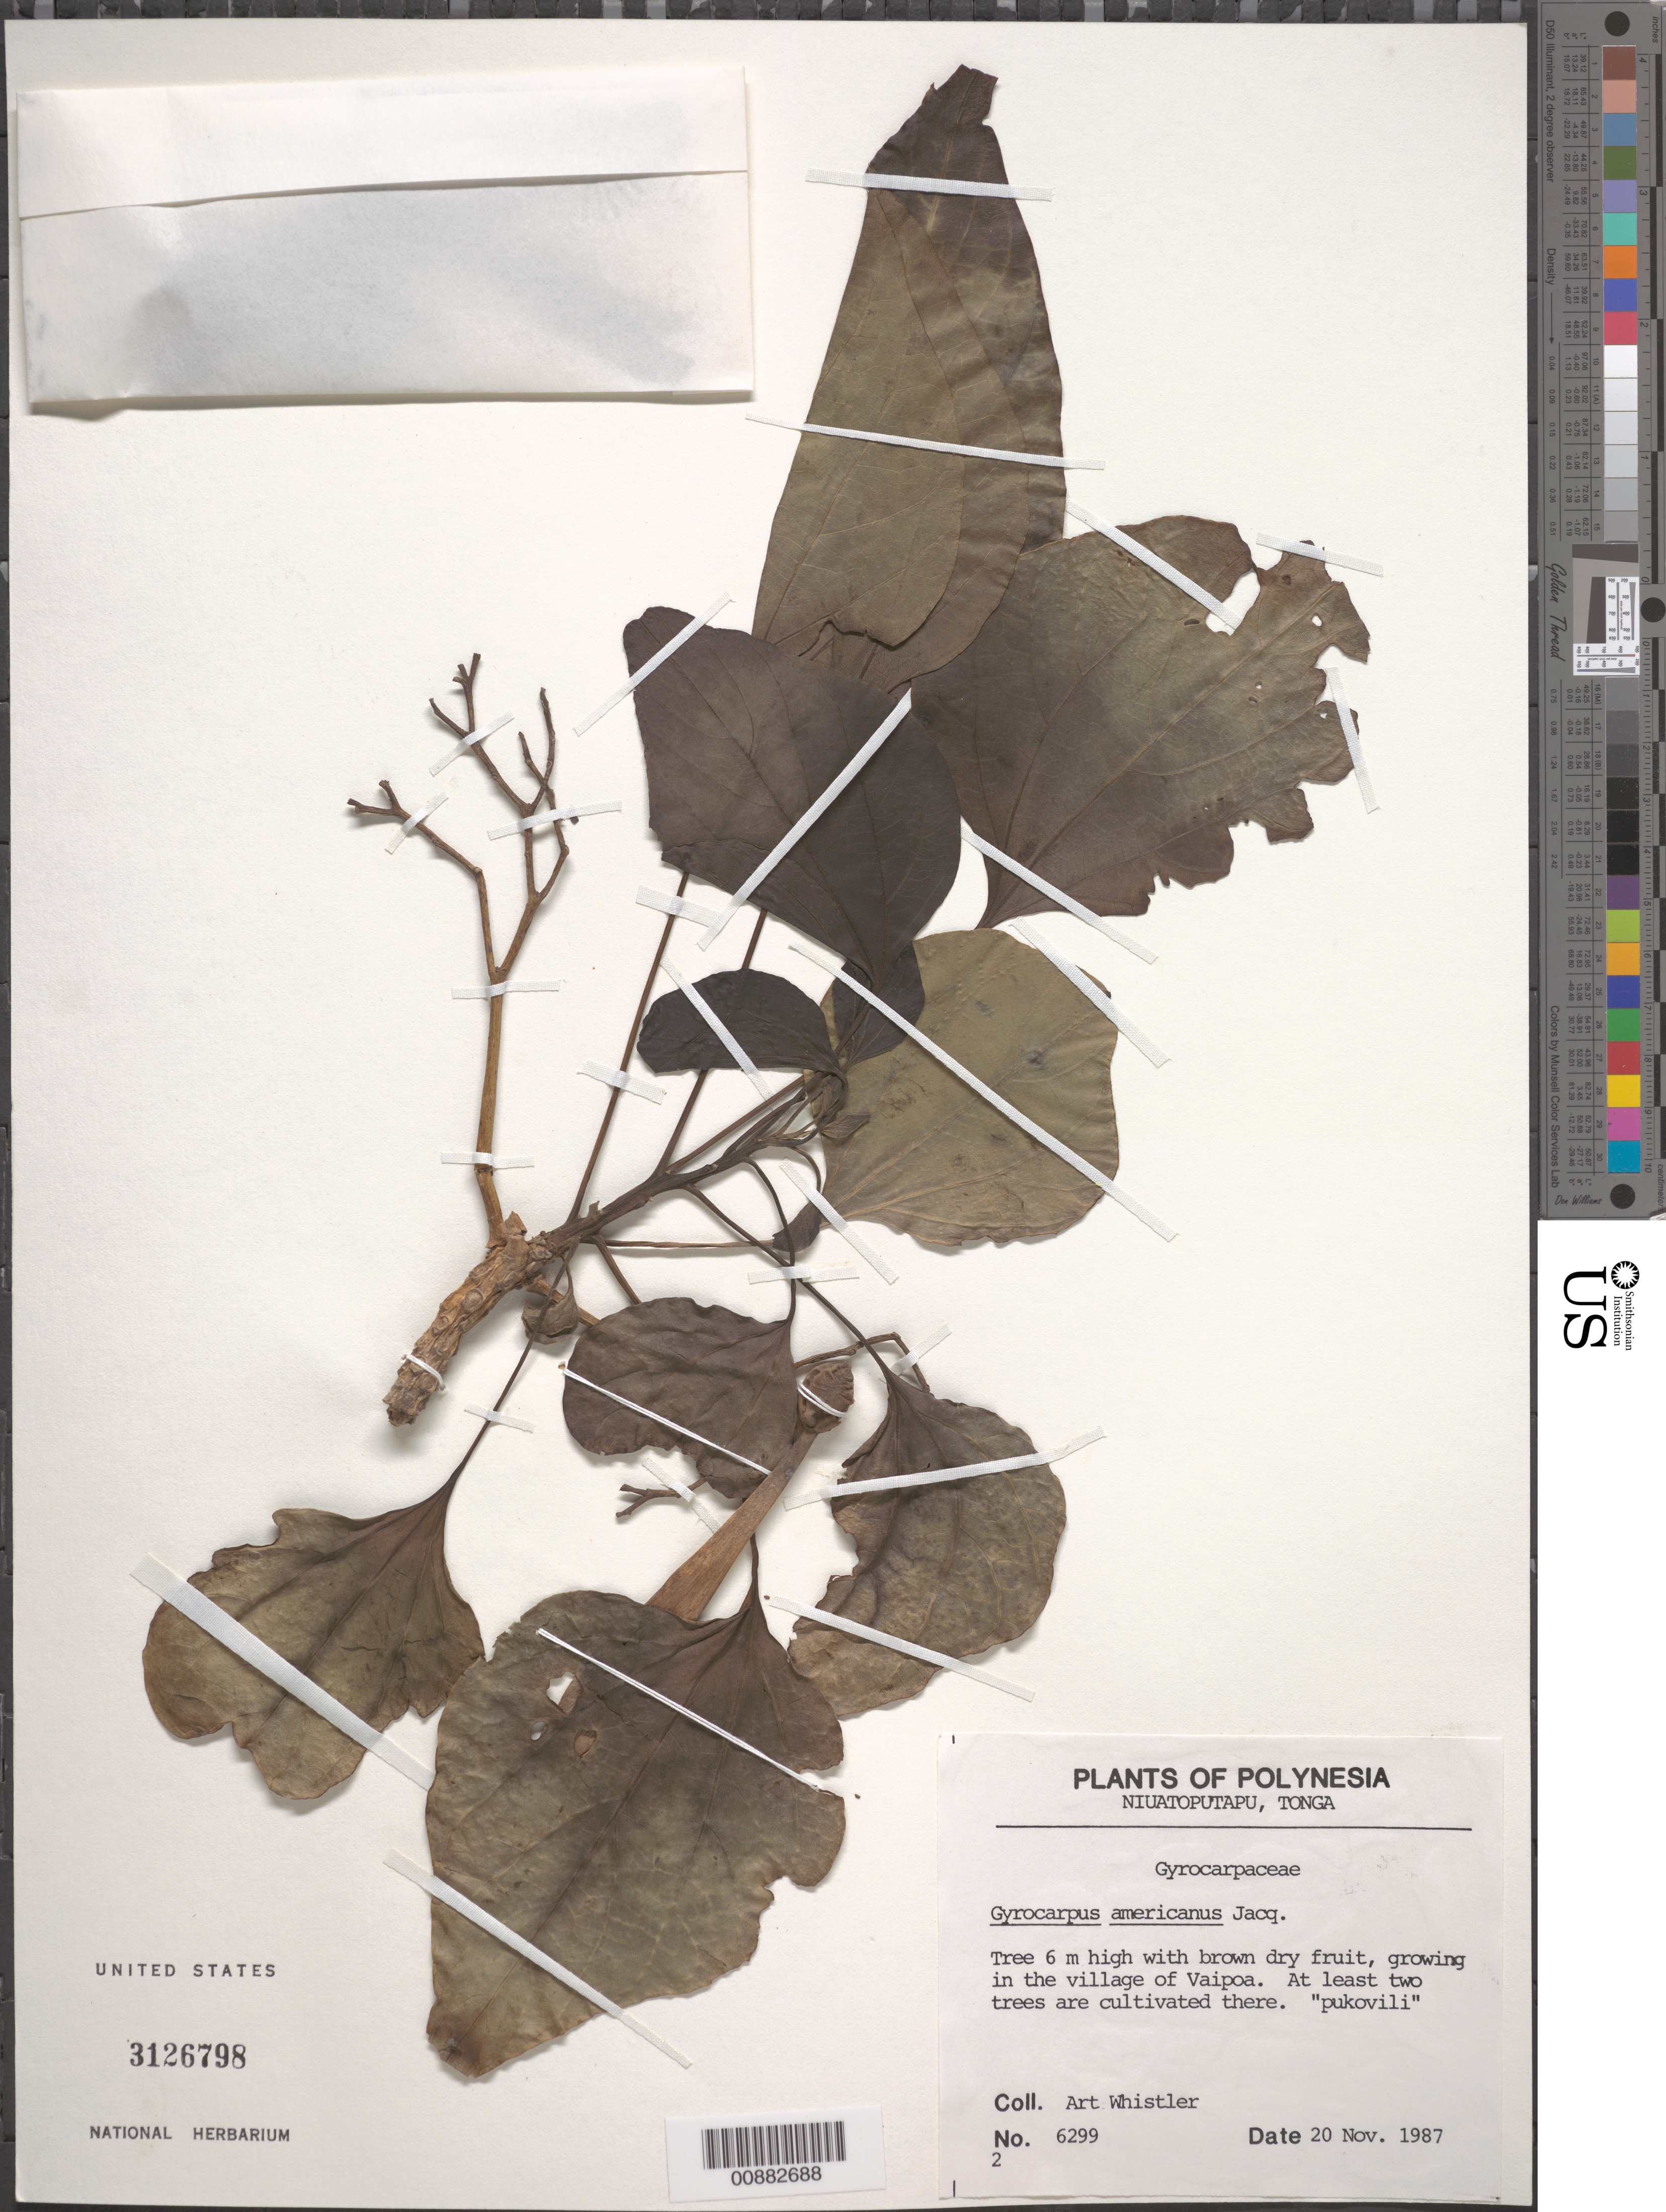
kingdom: Plantae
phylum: Tracheophyta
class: Magnoliopsida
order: Laurales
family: Hernandiaceae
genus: Gyrocarpus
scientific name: Gyrocarpus americanus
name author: Jacq.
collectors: A. Whistler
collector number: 6299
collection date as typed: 20 Nov 1987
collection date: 1987-11-20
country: Tonga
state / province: Tonga Outliers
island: Niuatoputapu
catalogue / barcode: US 3126798